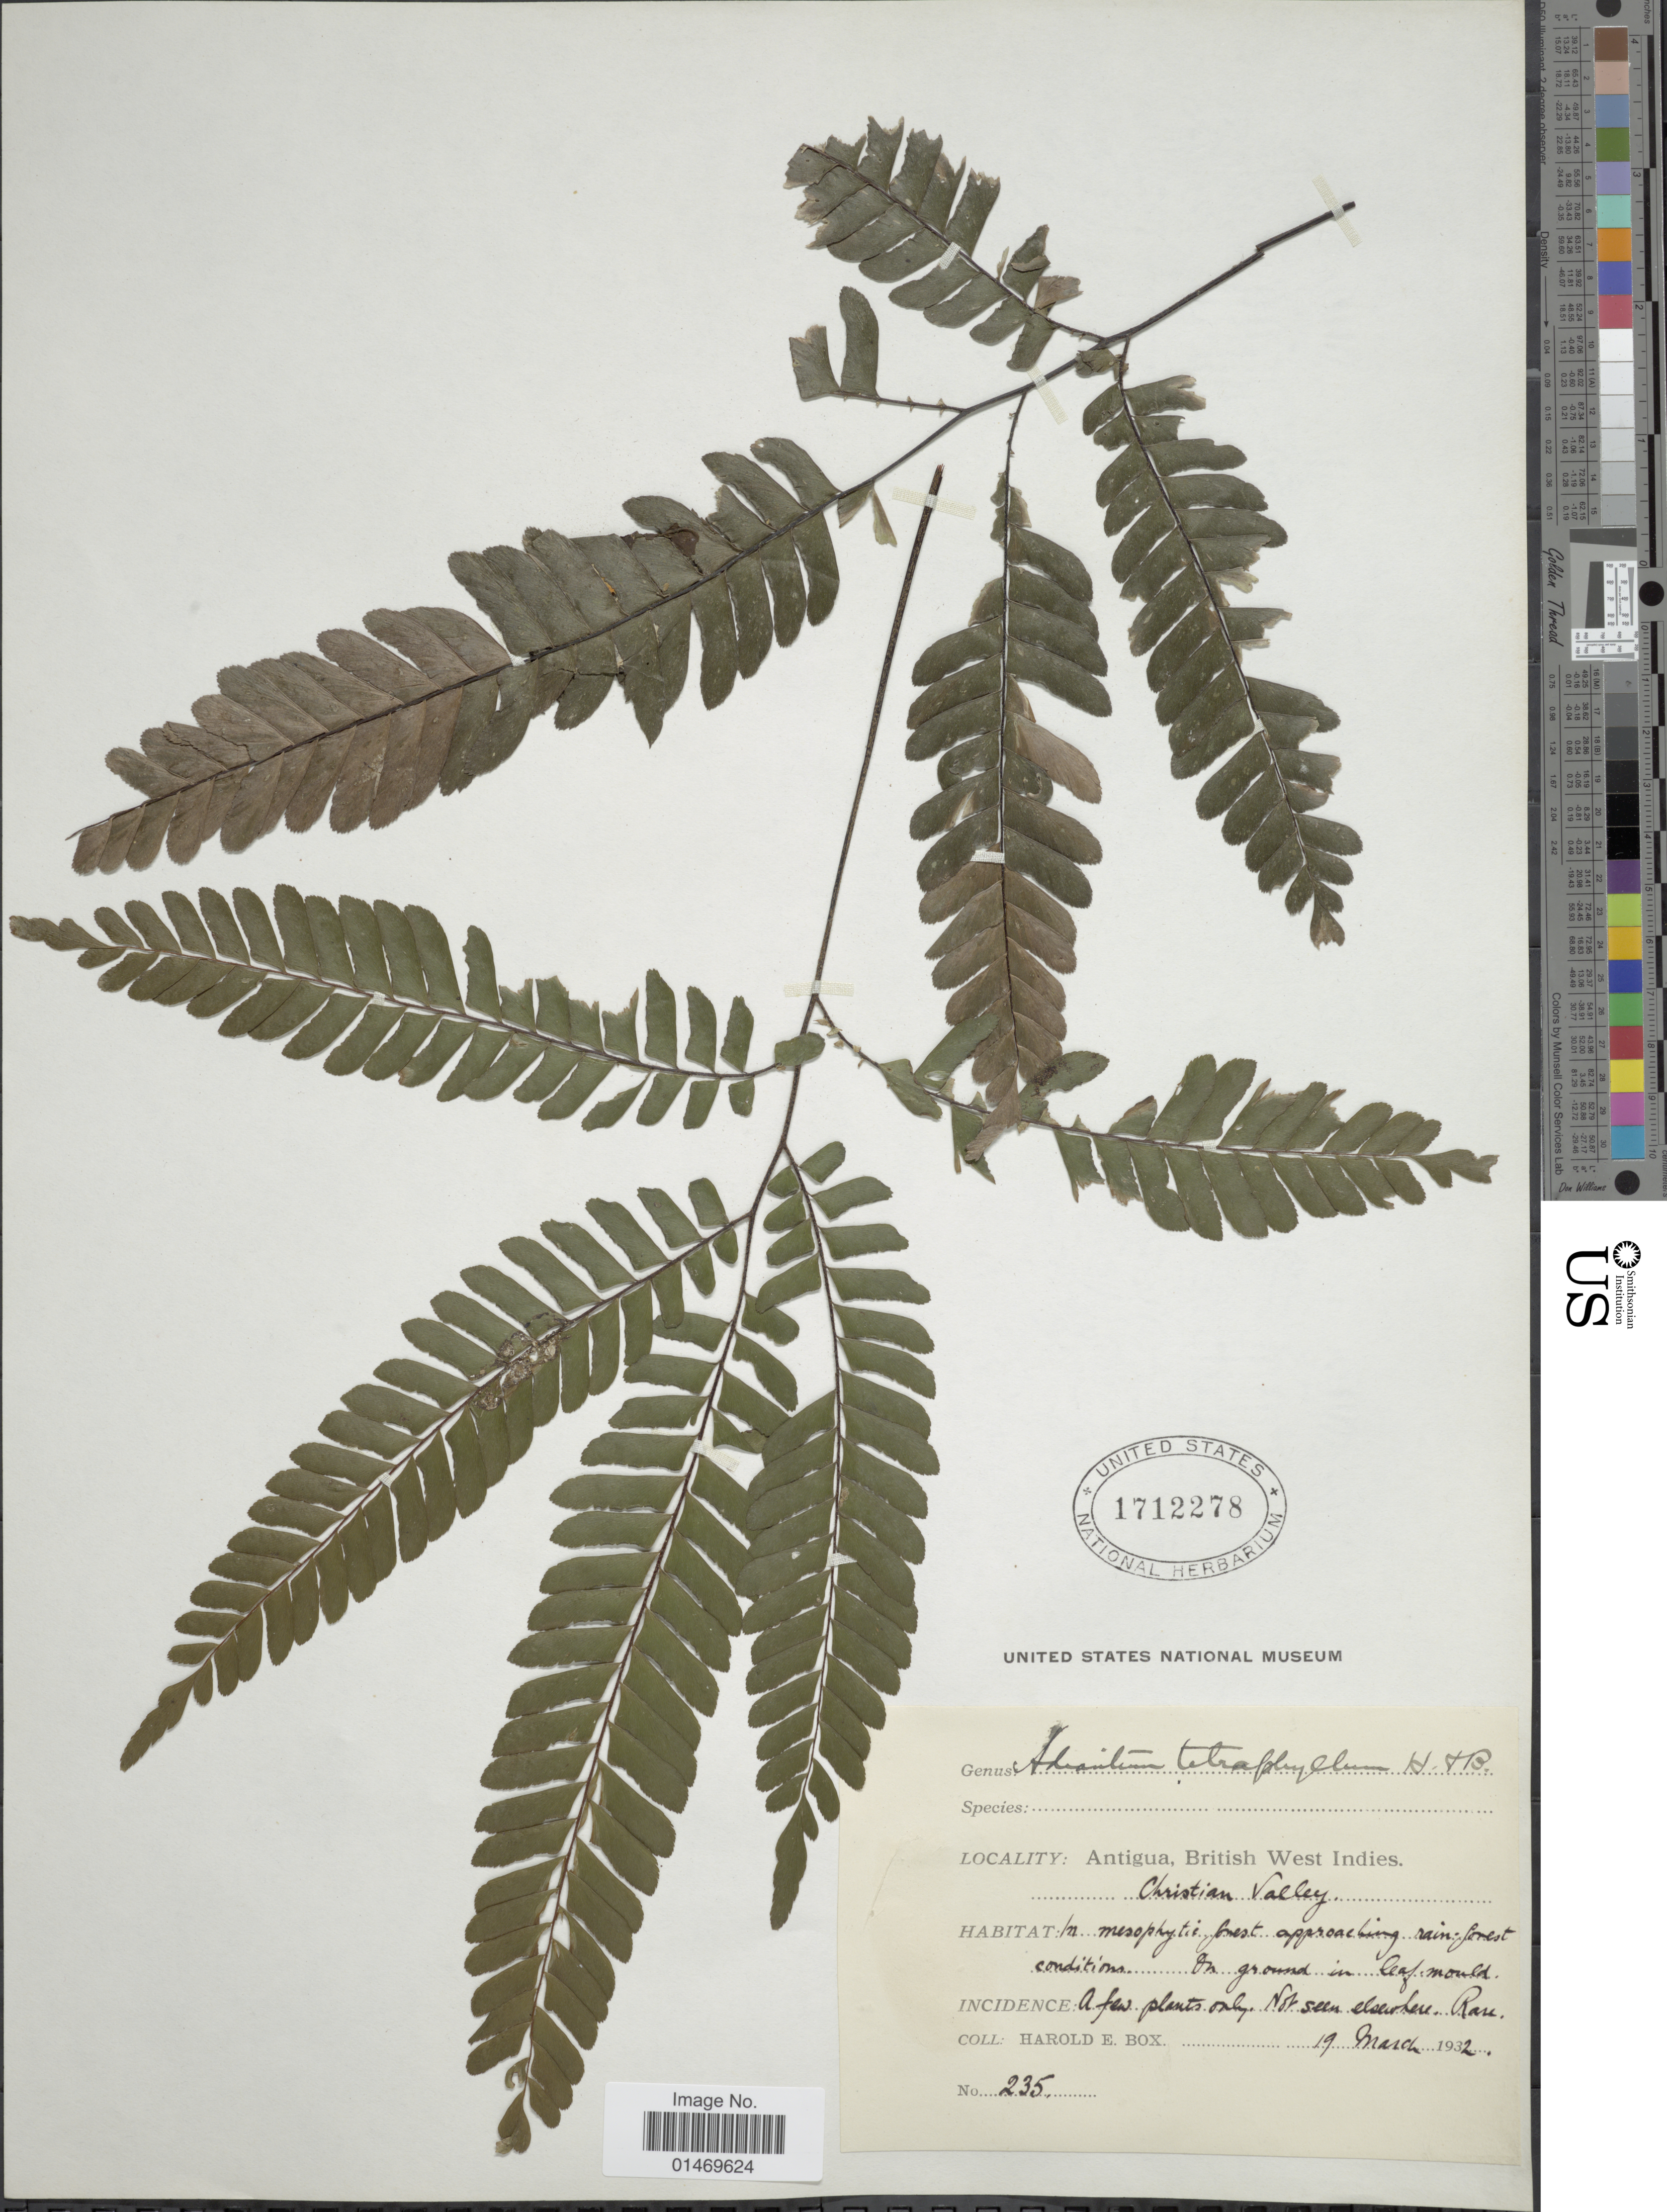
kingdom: Plantae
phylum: Tracheophyta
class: Polypodiopsida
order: Polypodiales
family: Pteridaceae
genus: Adiantum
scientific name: Adiantum tetraphyllum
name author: Humb. & Bonpl. ex Willd.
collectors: H. E. Box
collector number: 235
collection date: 1932-03-19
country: Antigua and Barbuda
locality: Antigua, British West Indies, ChristianValley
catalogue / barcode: US 1712278